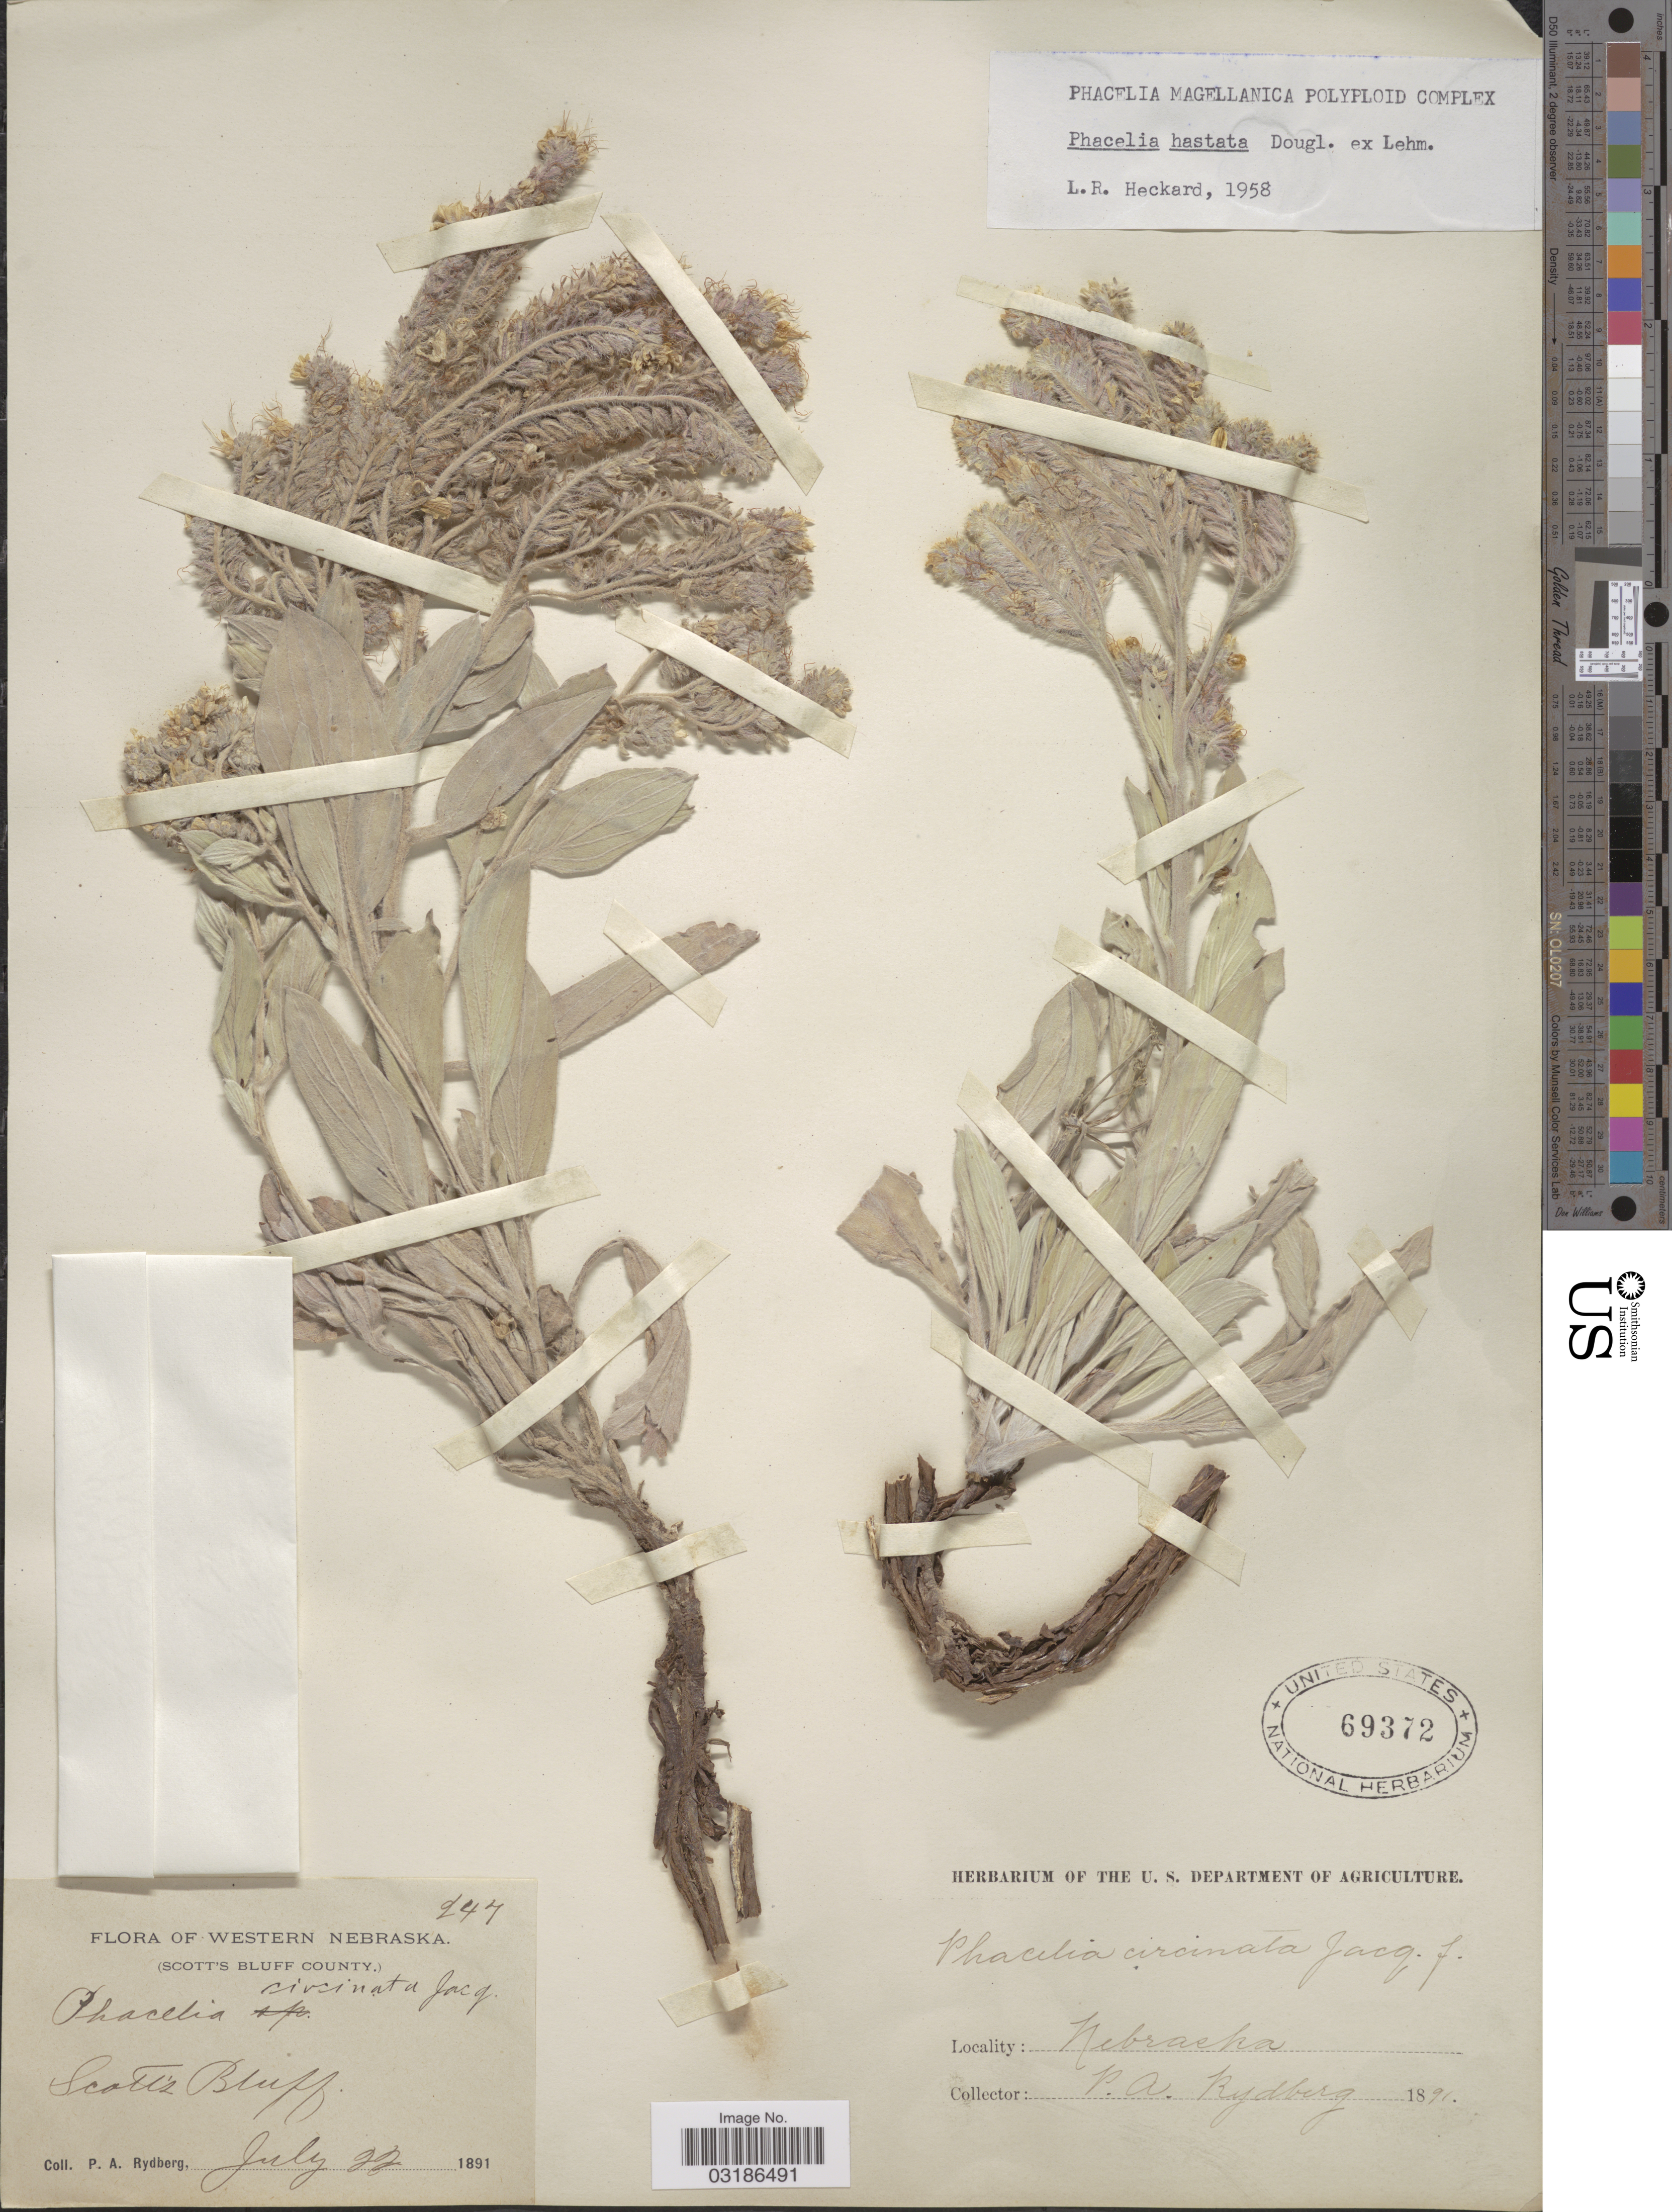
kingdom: Plantae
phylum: Tracheophyta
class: Magnoliopsida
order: Boraginales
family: Hydrophyllaceae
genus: Phacelia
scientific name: Phacelia hastata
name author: Douglas ex Lehm.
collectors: P. A. Rydberg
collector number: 247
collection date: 1891-07-22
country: United States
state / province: Nebraska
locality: Western Nebraska, (Scott's Bluff County) Scott's Bluff.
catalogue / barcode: US 69372